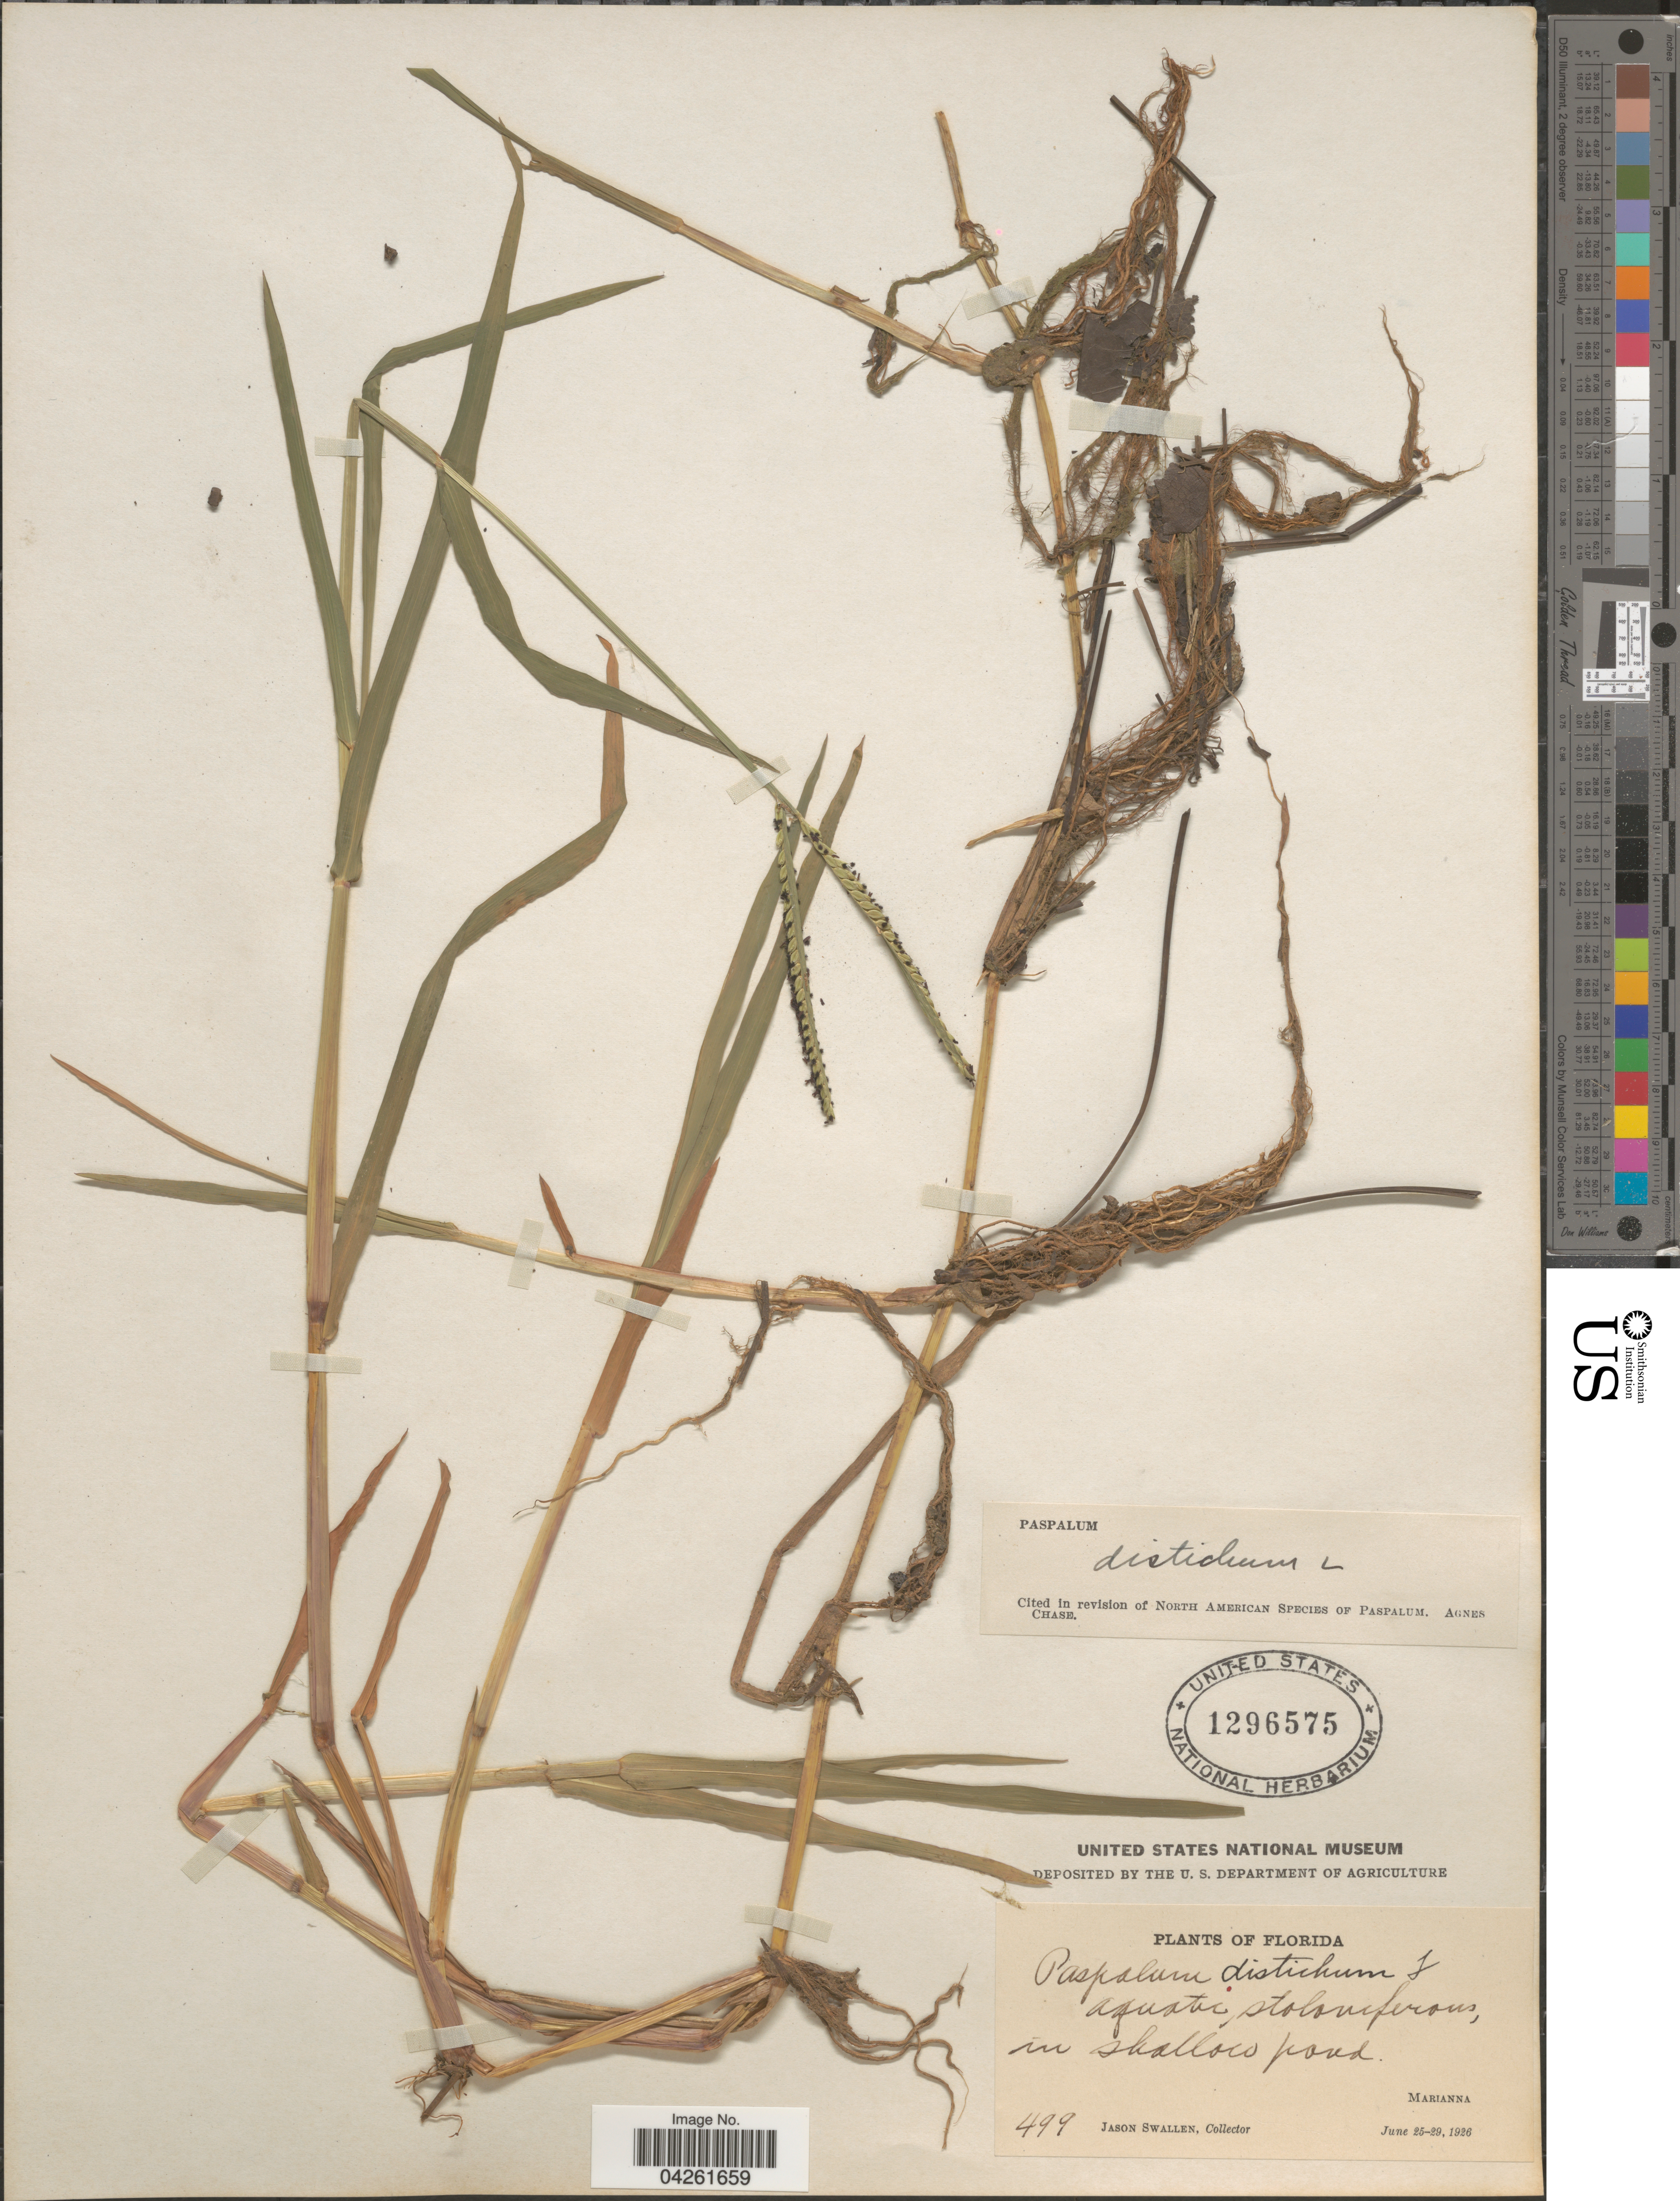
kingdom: Plantae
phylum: Tracheophyta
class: Liliopsida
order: Poales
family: Poaceae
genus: Paspalum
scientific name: Paspalum distichum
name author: L.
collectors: J. R. Swallen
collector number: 499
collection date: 1926-06-25/1926-06-29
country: United States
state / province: Florida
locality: Marianna.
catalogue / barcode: US 1296575